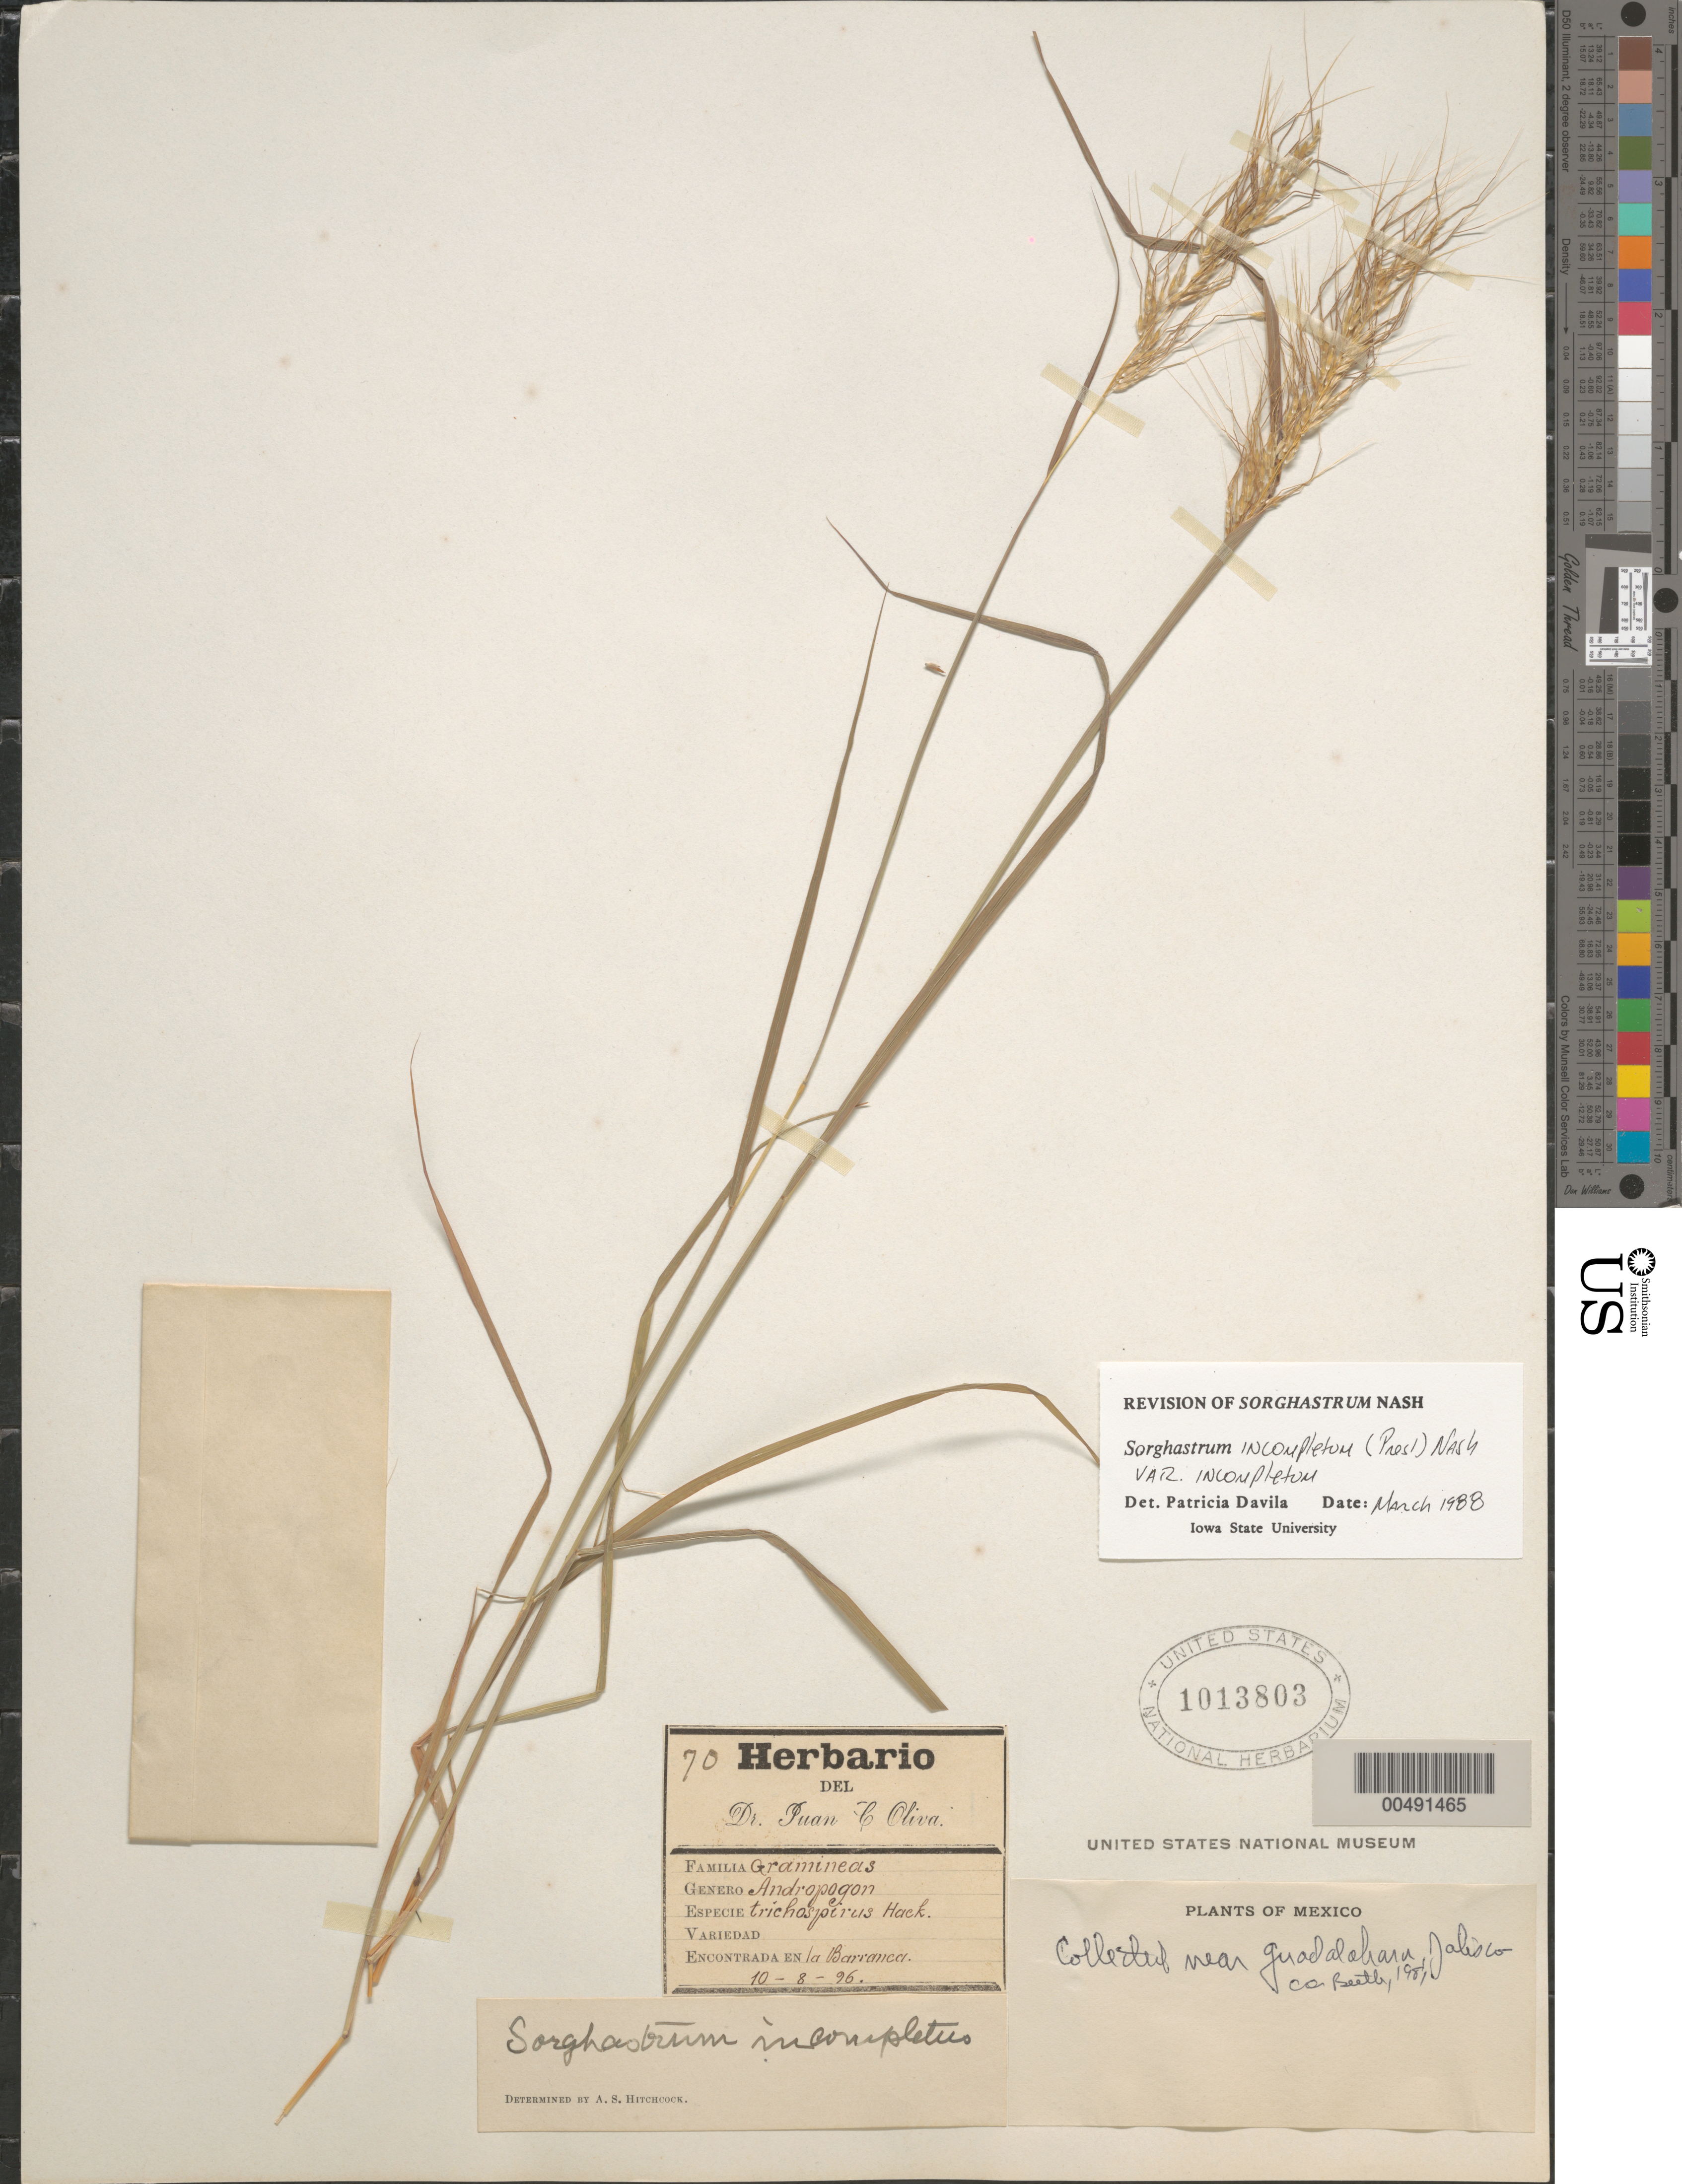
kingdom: Plantae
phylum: Tracheophyta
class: Liliopsida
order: Poales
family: Poaceae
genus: Sorghastrum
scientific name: Sorghastrum incompletum var. incompletum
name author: (J. Presl) Nash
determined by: Dávila, P. D.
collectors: J. C. Oliva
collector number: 70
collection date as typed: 10 Aug 1896 or 8 Oct 1896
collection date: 1896-08-10 or 1896-10-08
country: Mexico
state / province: Jalisco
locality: Near Guadalajara, La Barranca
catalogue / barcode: US 1013803